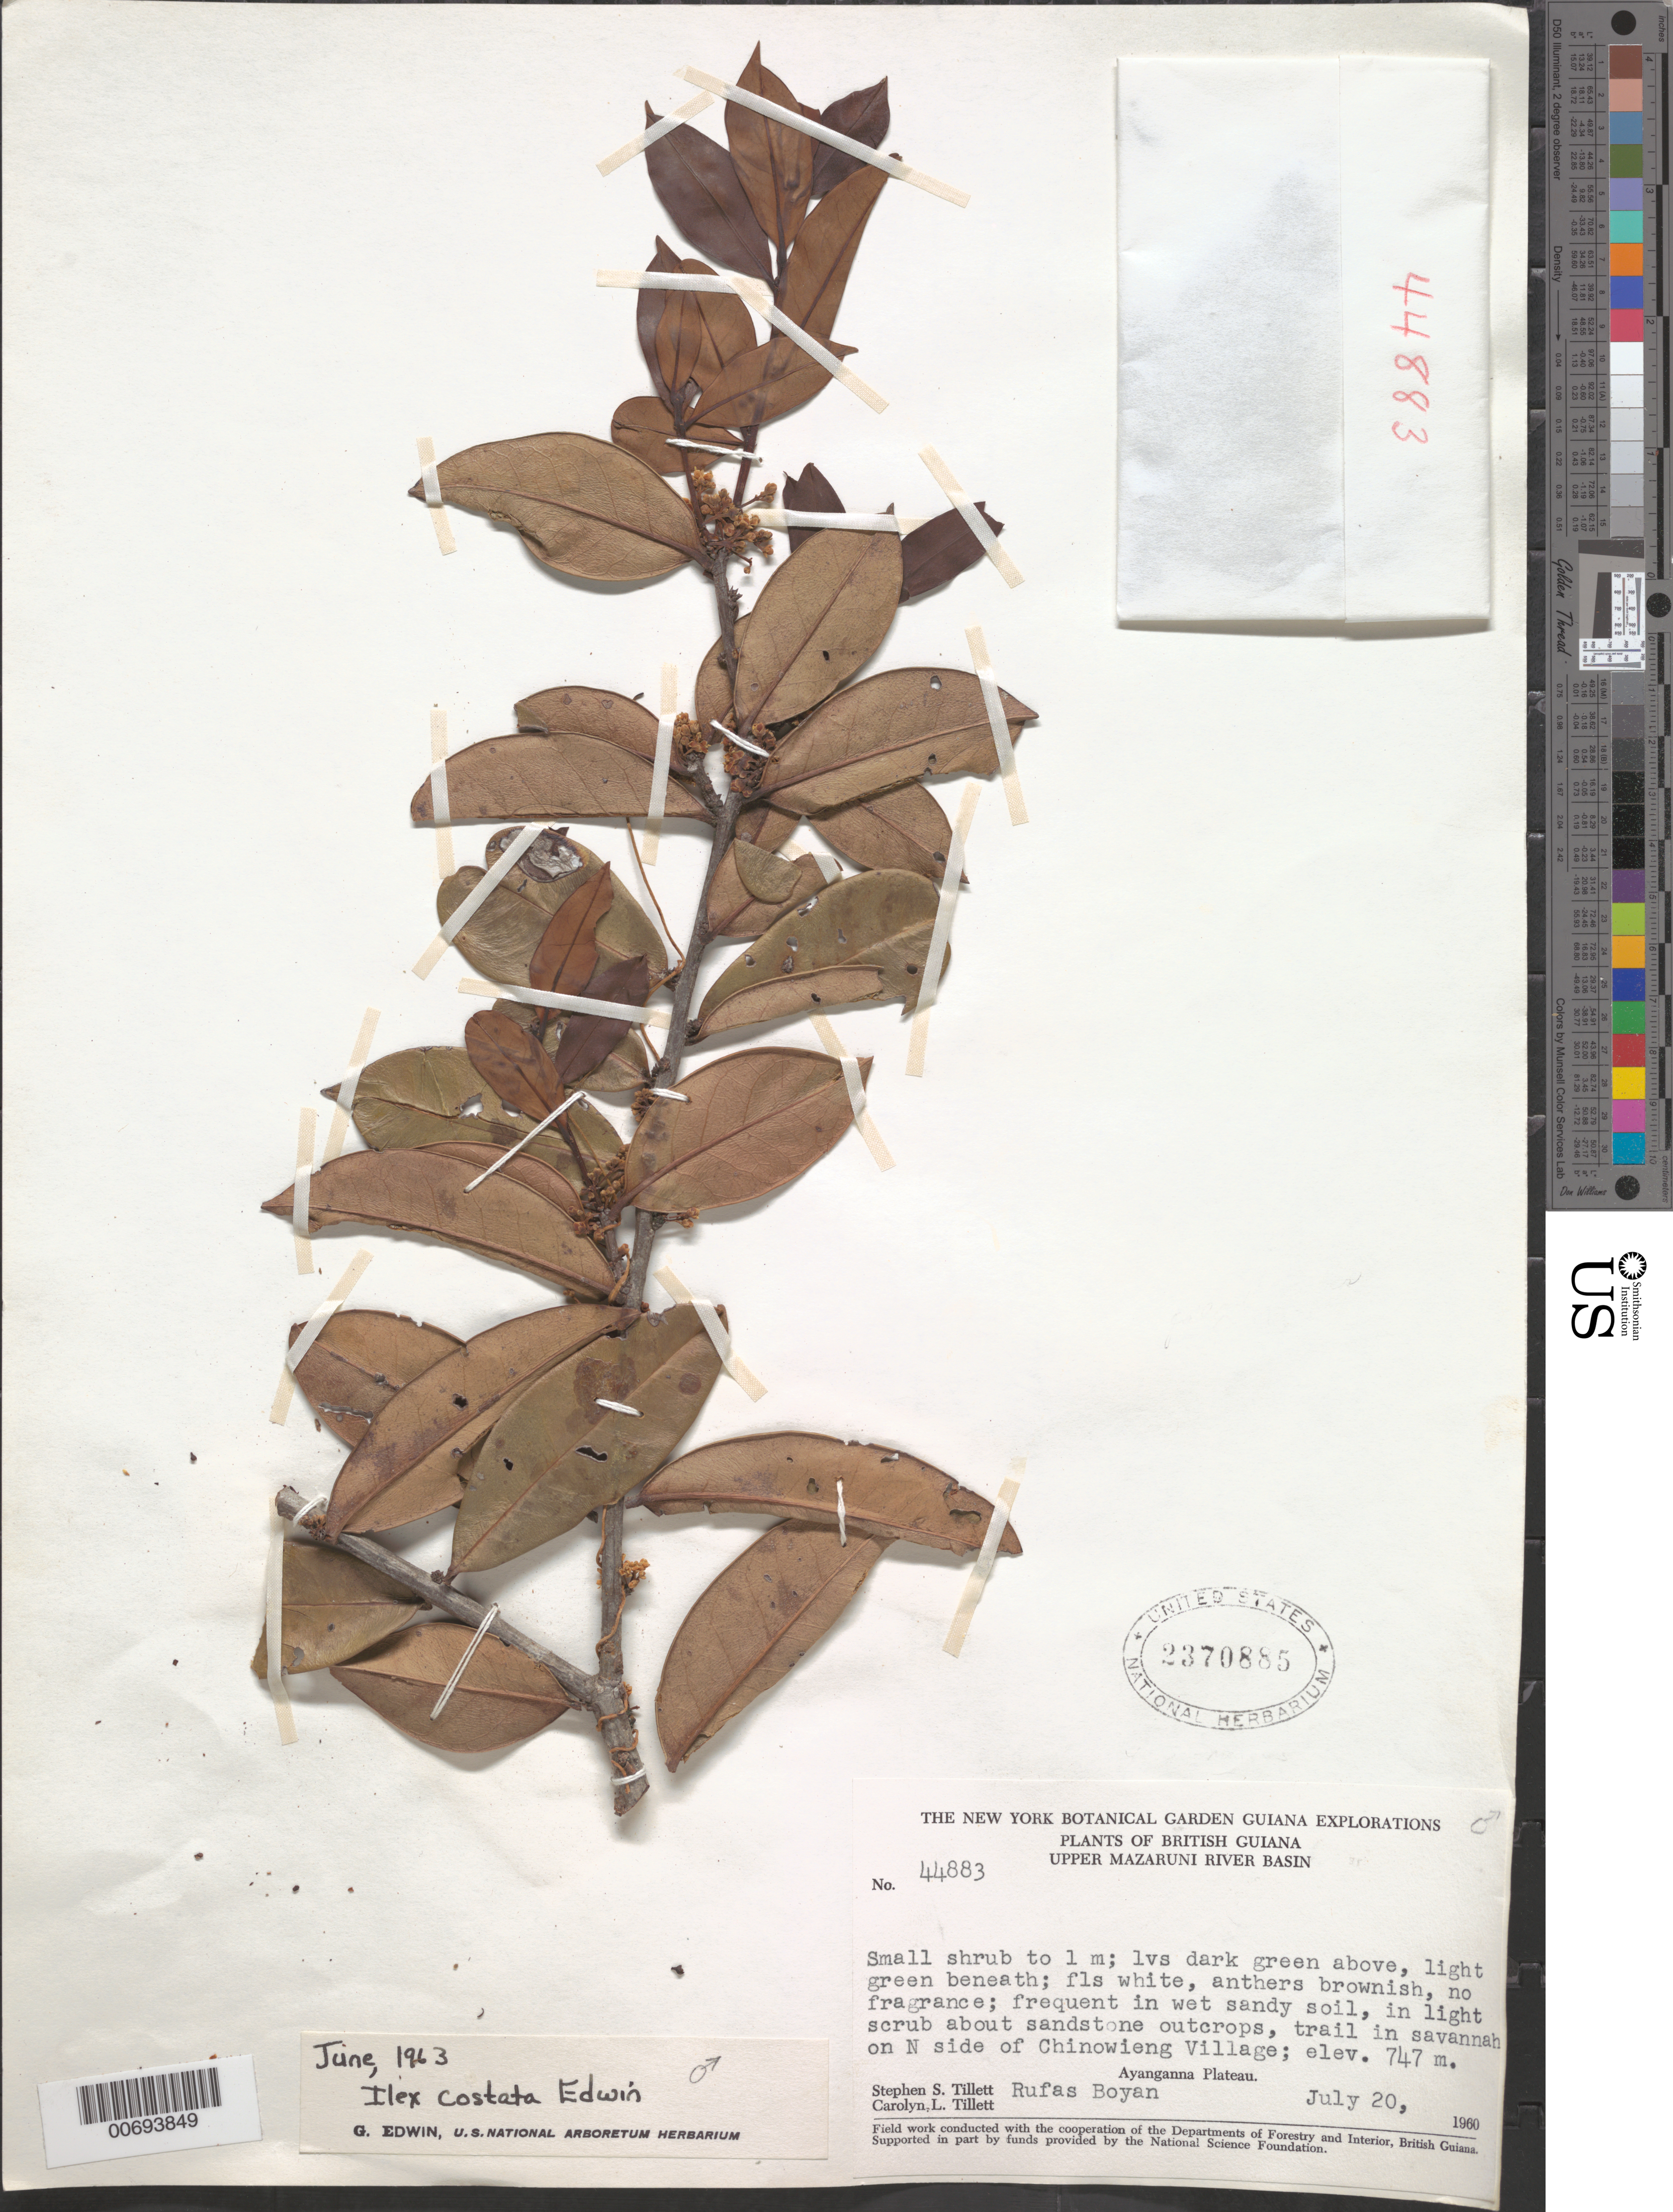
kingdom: Plantae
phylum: Tracheophyta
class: Magnoliopsida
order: Aquifoliales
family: Aquifoliaceae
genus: Ilex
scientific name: Ilex costata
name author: Edwin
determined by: Edwin, G.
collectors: S. S. Tillett, C. L. Tillett & R. Boyan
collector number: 44883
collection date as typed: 20-Jul-60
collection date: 1960-07-20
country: Guyana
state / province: Cuyuni-Mazaruni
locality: Ayanganna Plateau; upper Mazaruni River Basin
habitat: wet sandy soil, in light scrub about sandstone outcrops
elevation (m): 747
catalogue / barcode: US 2370885